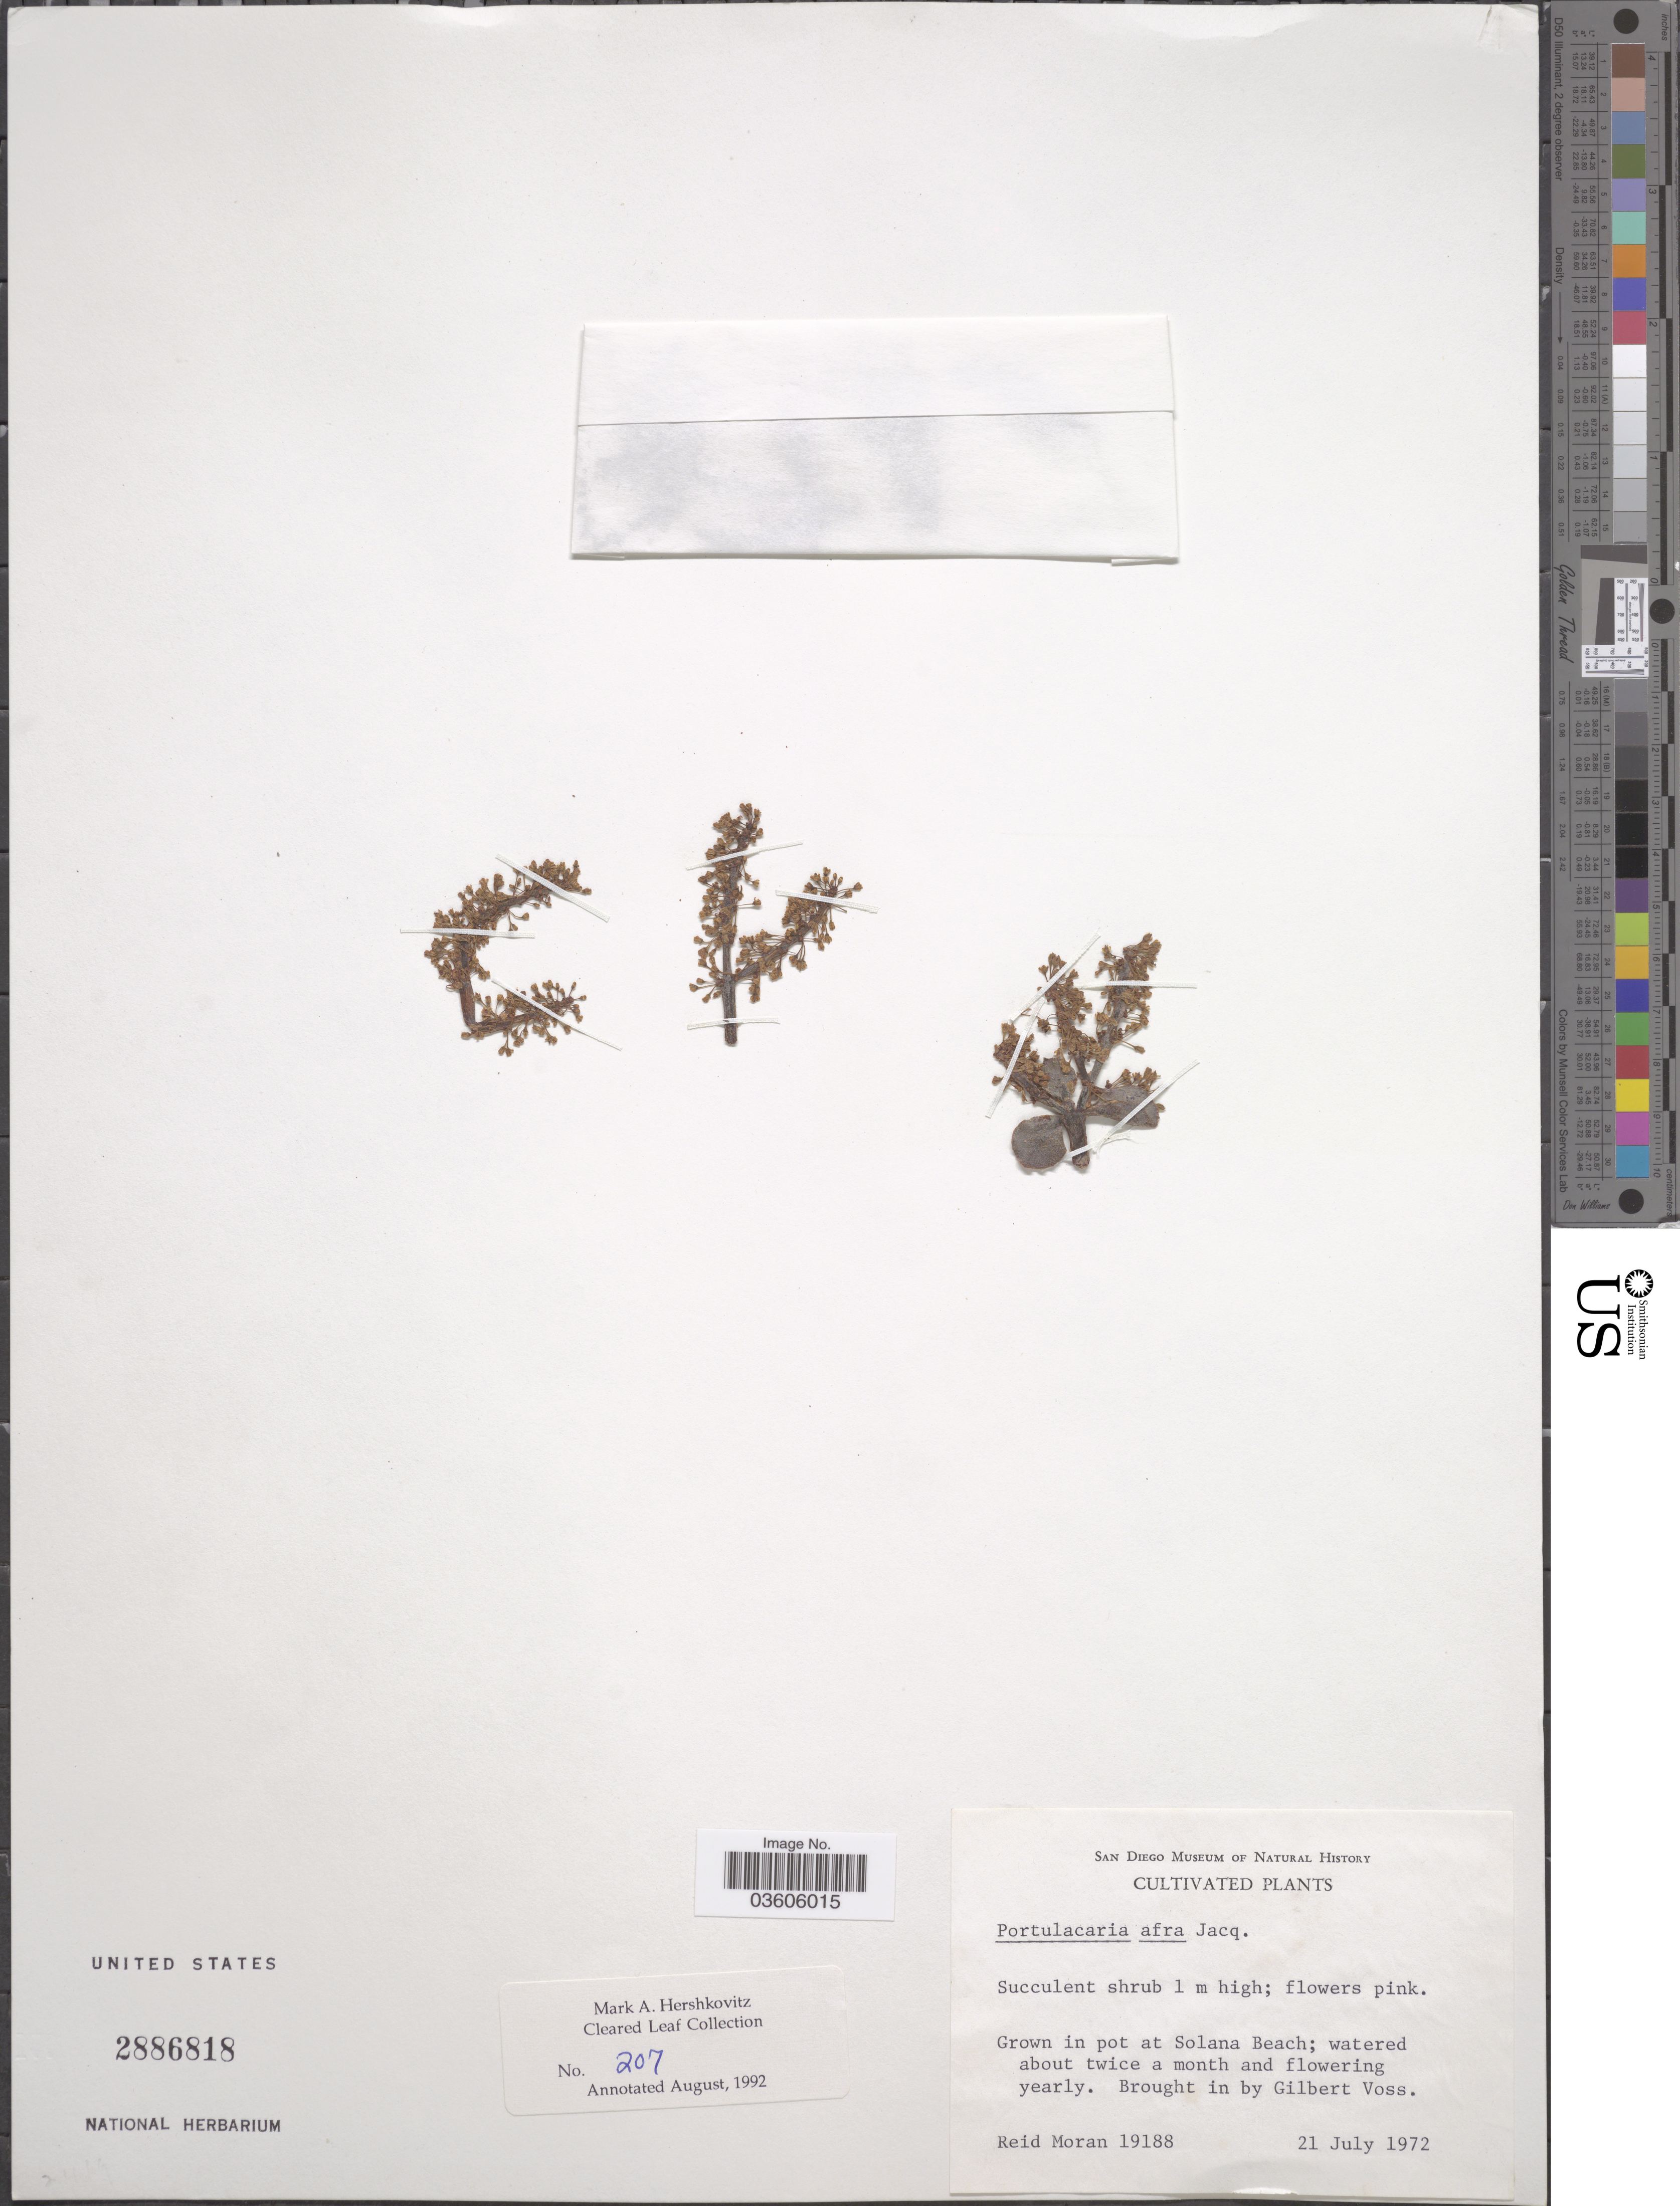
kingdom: Plantae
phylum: Tracheophyta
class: Magnoliopsida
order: Caryophyllales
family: Didiereaceae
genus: Portulacaria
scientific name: Portulacaria afra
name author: Jacq.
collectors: R. V. Moran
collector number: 19188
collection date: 1972-07-21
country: United States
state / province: California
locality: Solana Beach.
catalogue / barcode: US 2886818